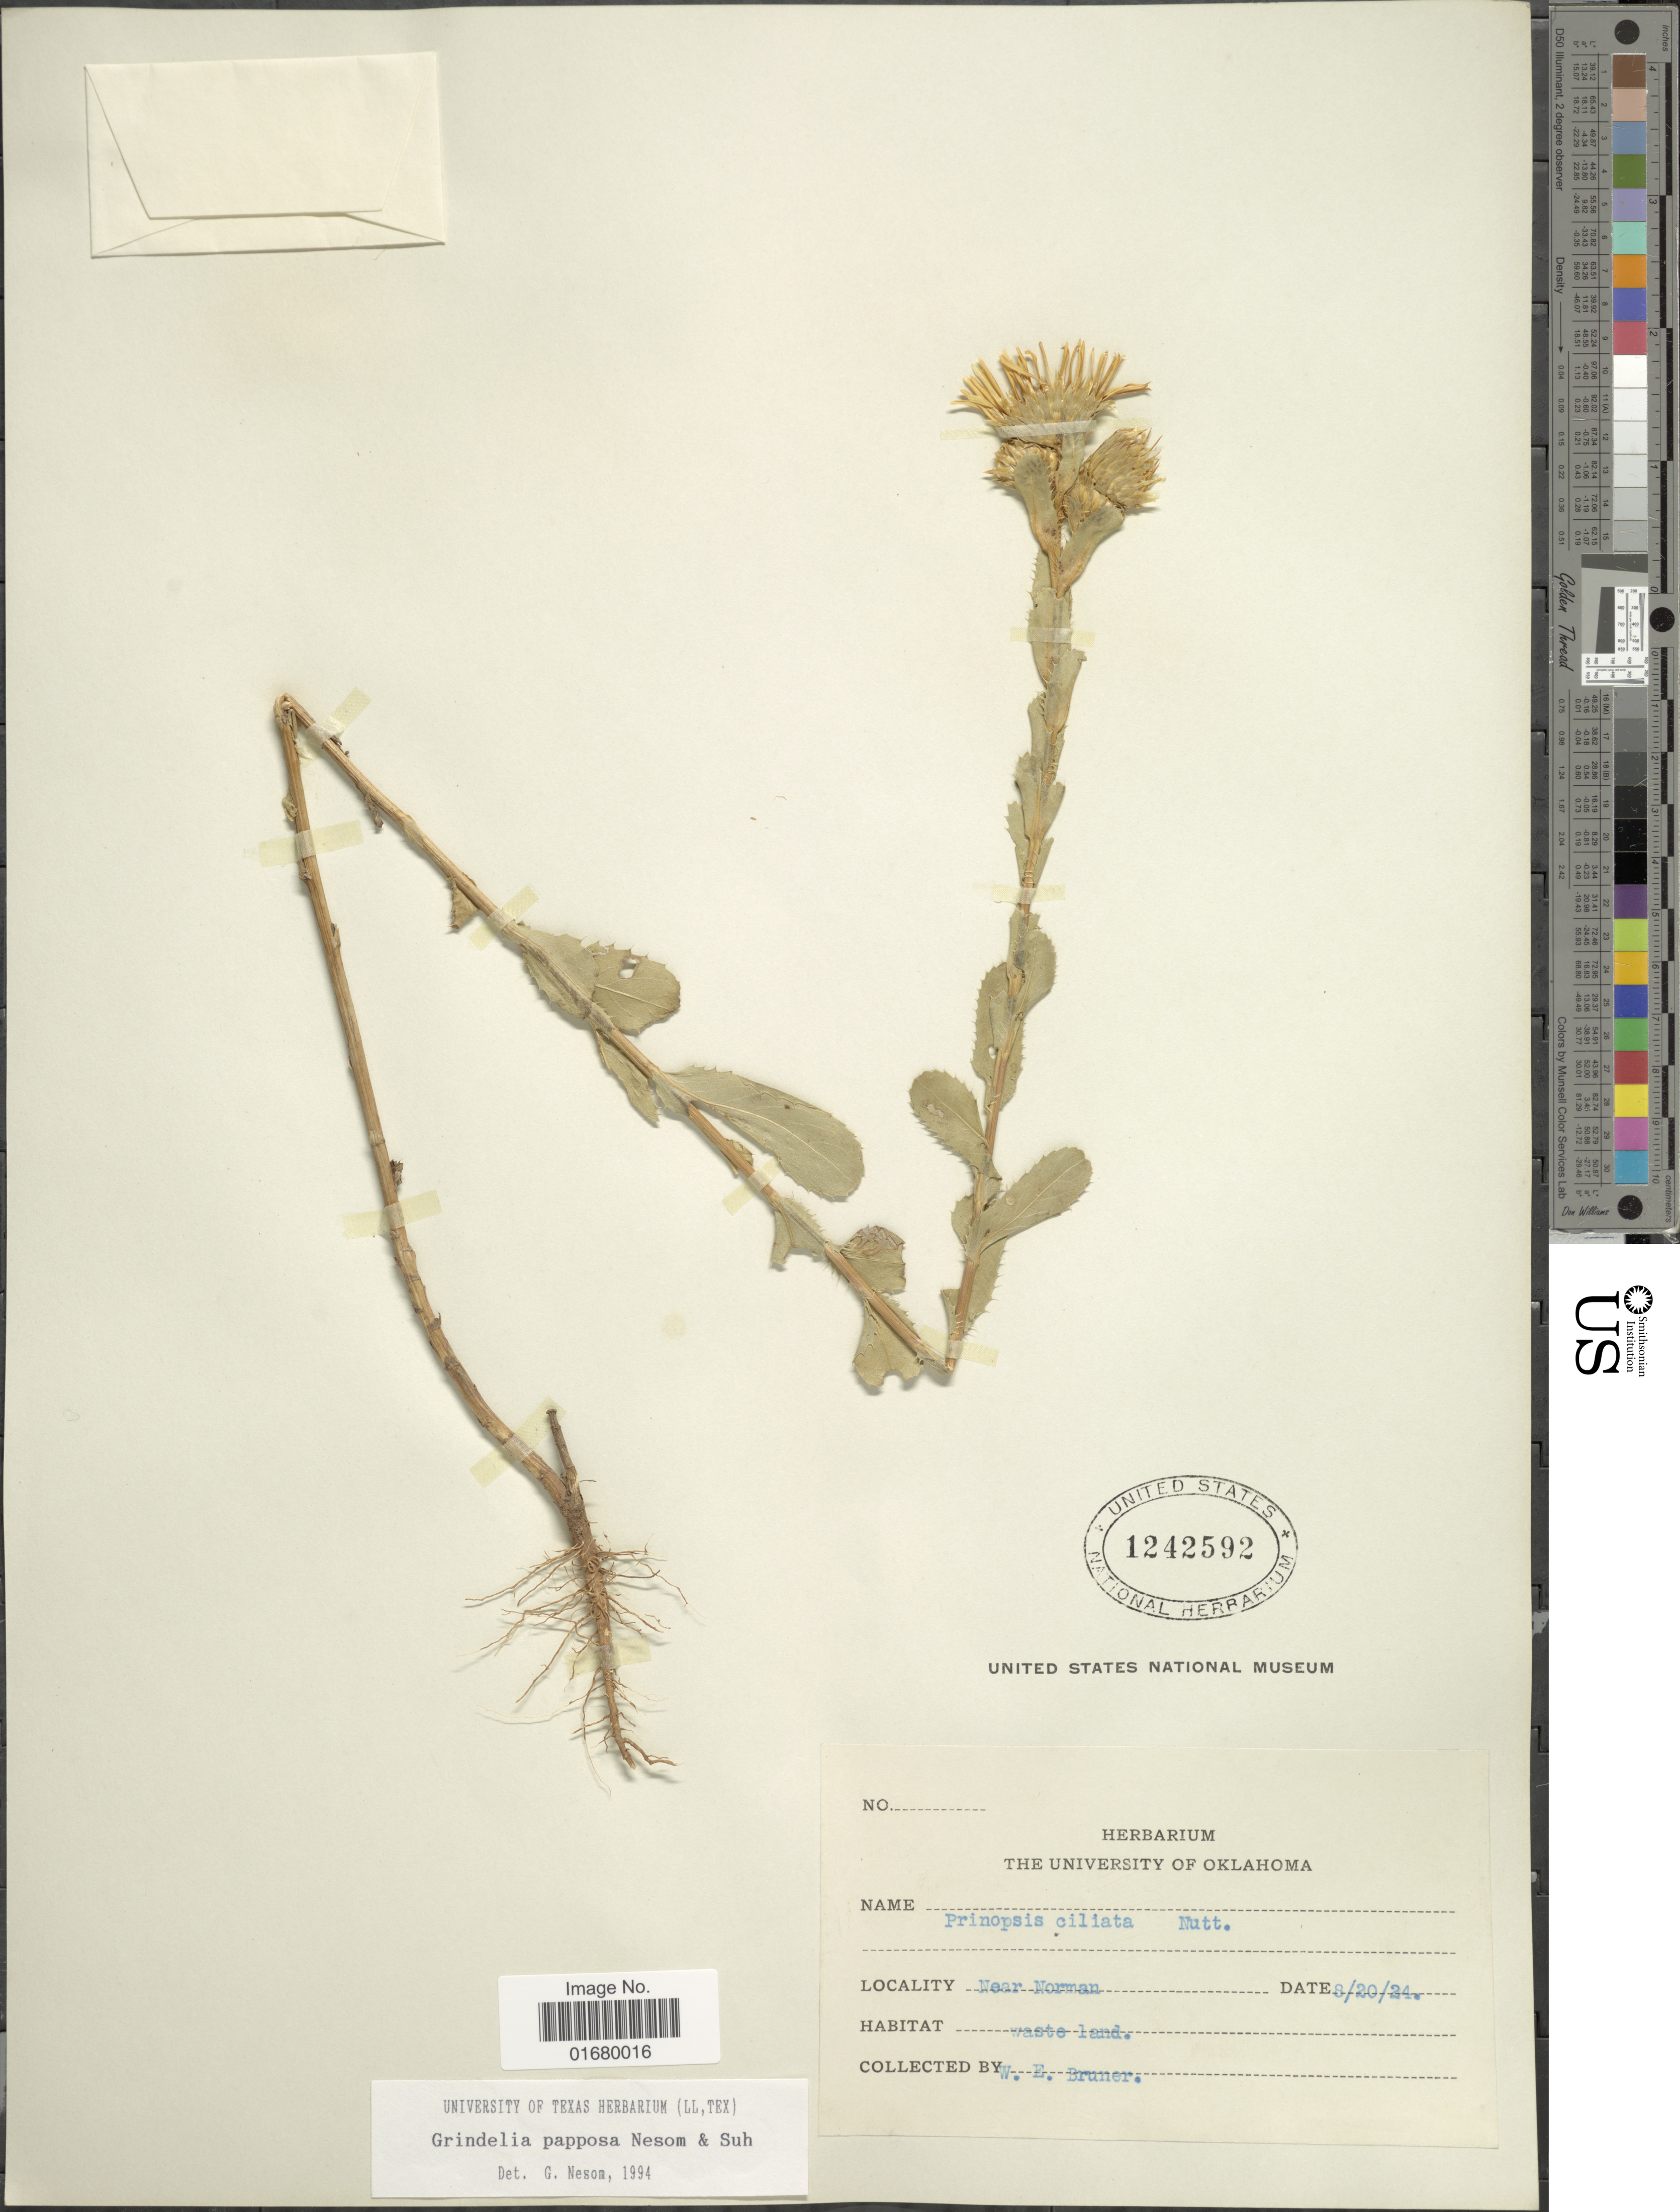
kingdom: Plantae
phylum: Tracheophyta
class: Magnoliopsida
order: Asterales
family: Asteraceae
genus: Grindelia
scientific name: Grindelia papposa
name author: G.L. Nesom & Suh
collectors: W. Bruner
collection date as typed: Transcribed d/m/y: 20/8/24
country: United States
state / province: Oklahoma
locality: Near Norman.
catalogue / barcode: US 1242592